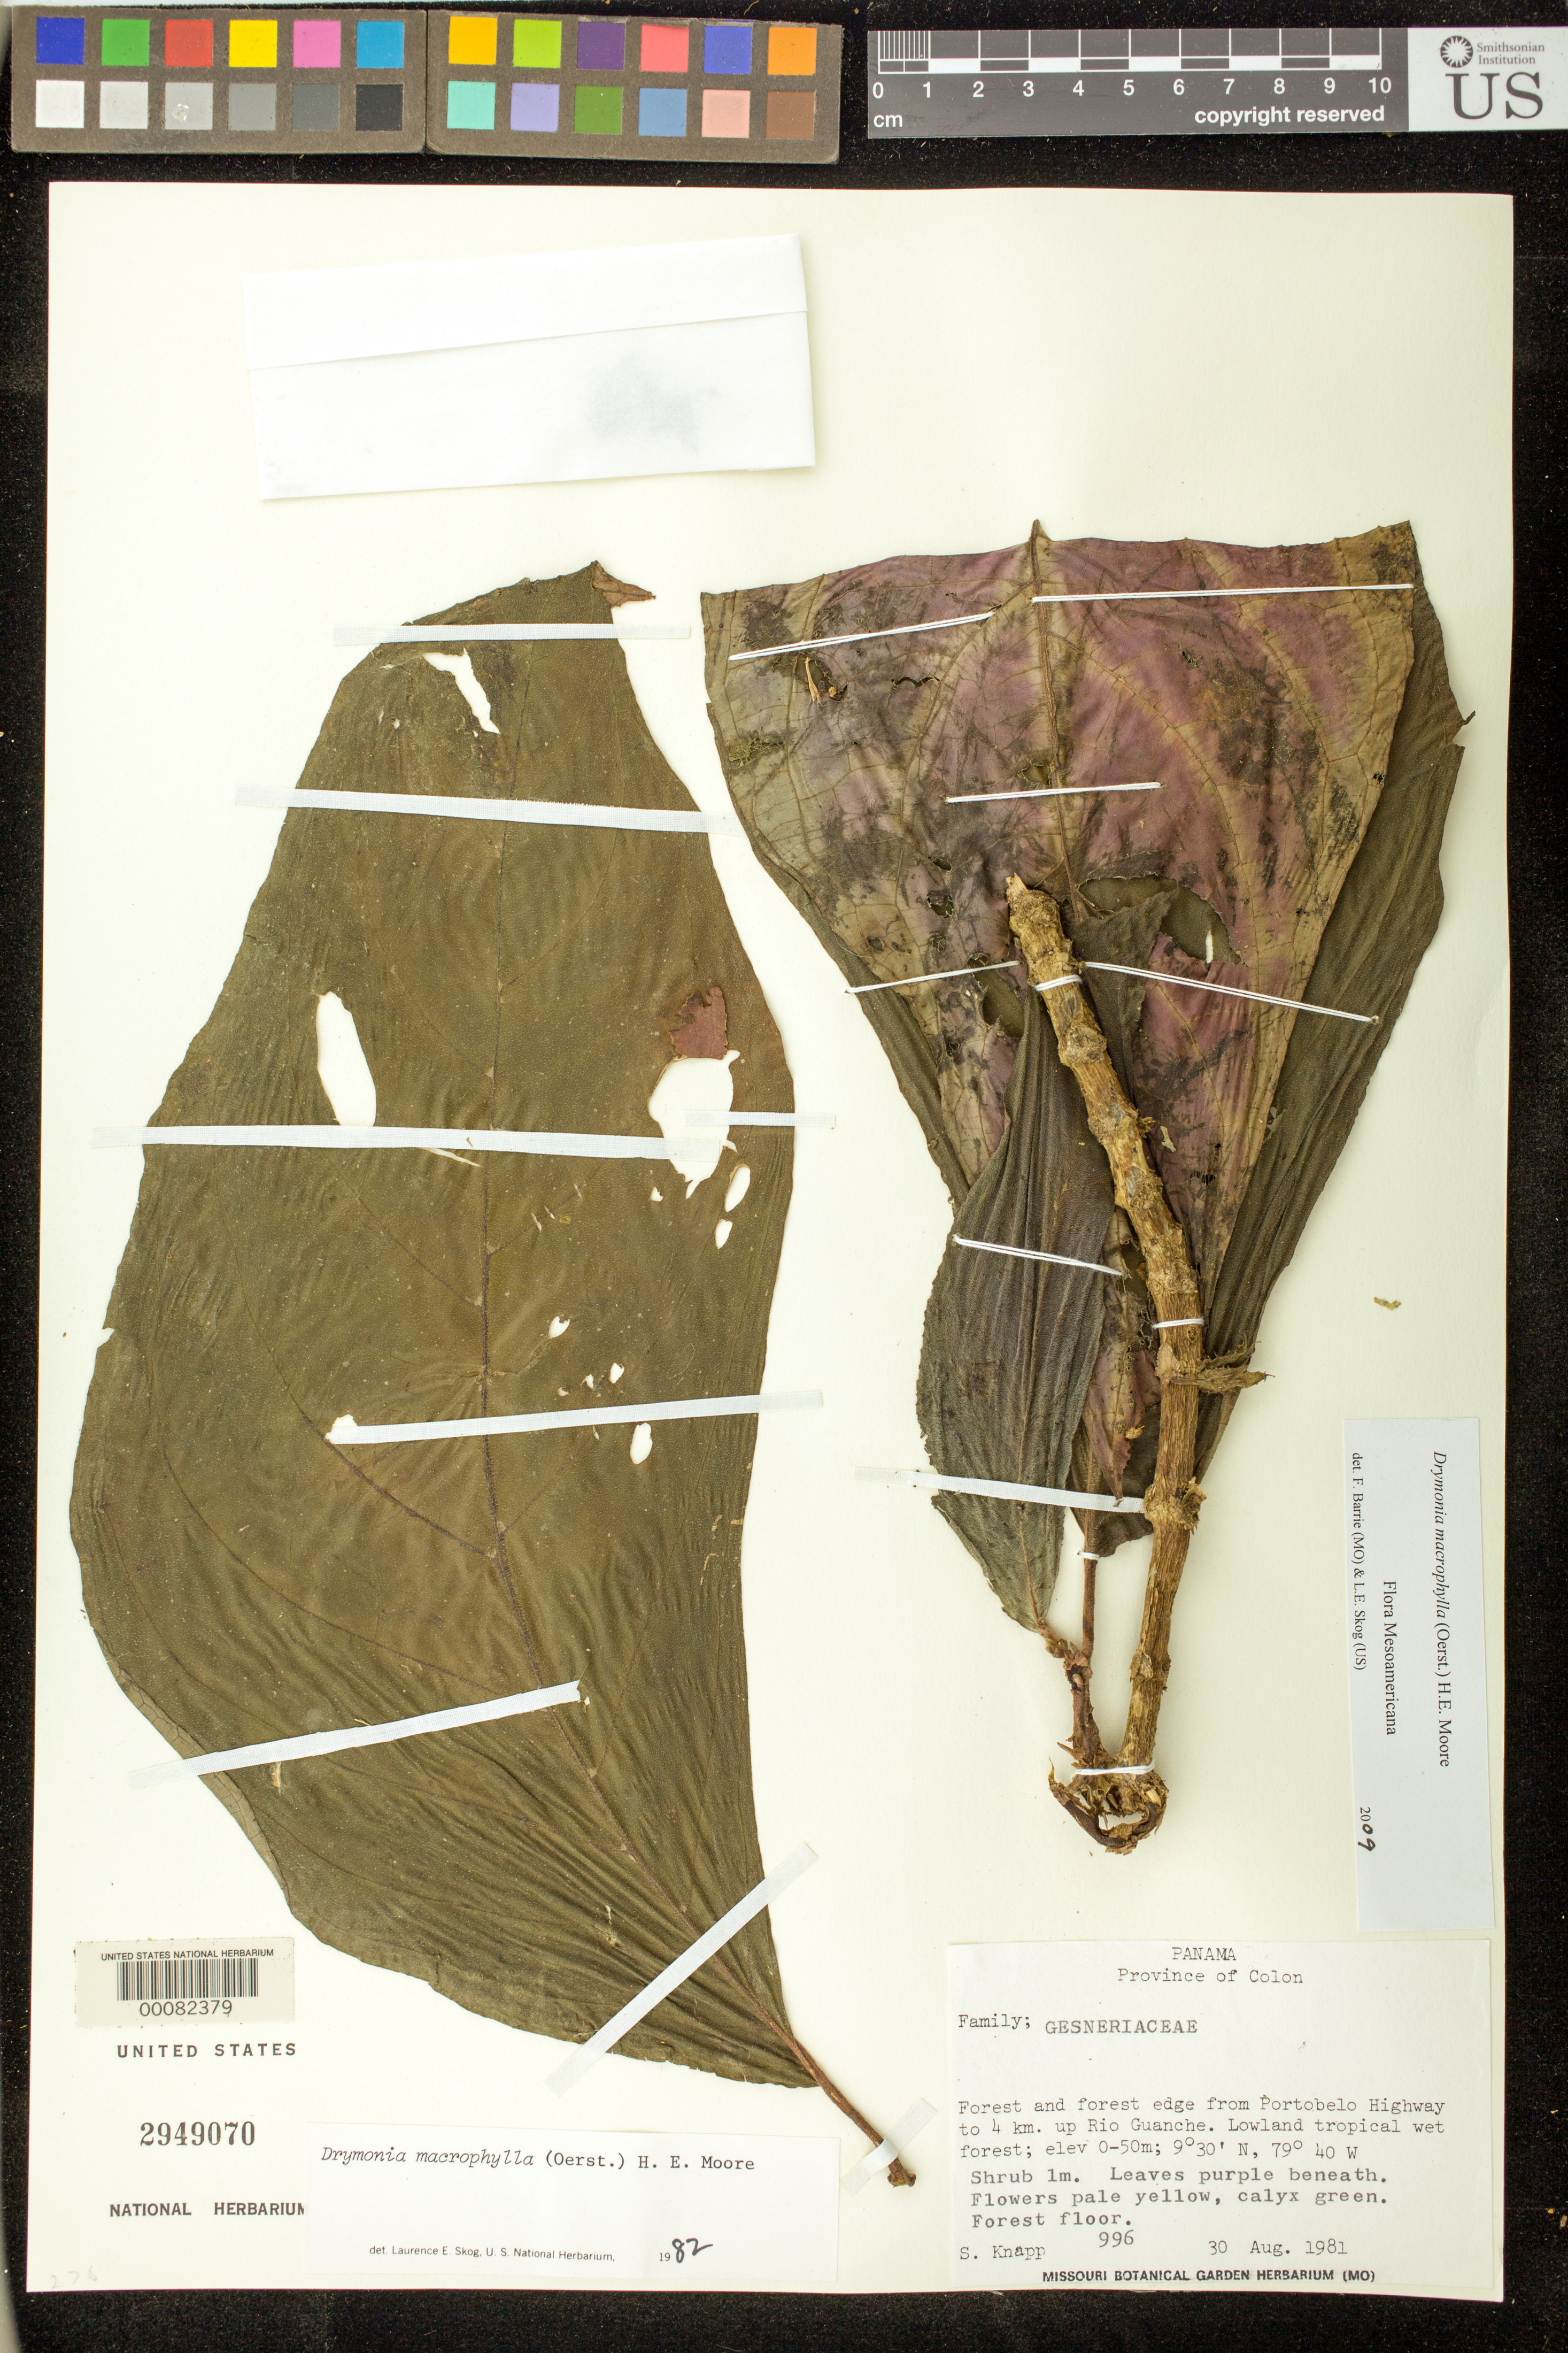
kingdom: Plantae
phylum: Tracheophyta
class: Magnoliopsida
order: Lamiales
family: Gesneriaceae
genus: Drymonia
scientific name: Drymonia macrophylla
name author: (Oerst.) H.E. Moore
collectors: S. Knapp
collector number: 996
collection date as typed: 30 Aug 1981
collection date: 1981-08-30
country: Panama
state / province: Colón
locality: From Portobelo highway to 4 km up Rio Guanche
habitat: Lowland tropical wet forest; forest and forest edge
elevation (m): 0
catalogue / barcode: US 2949070